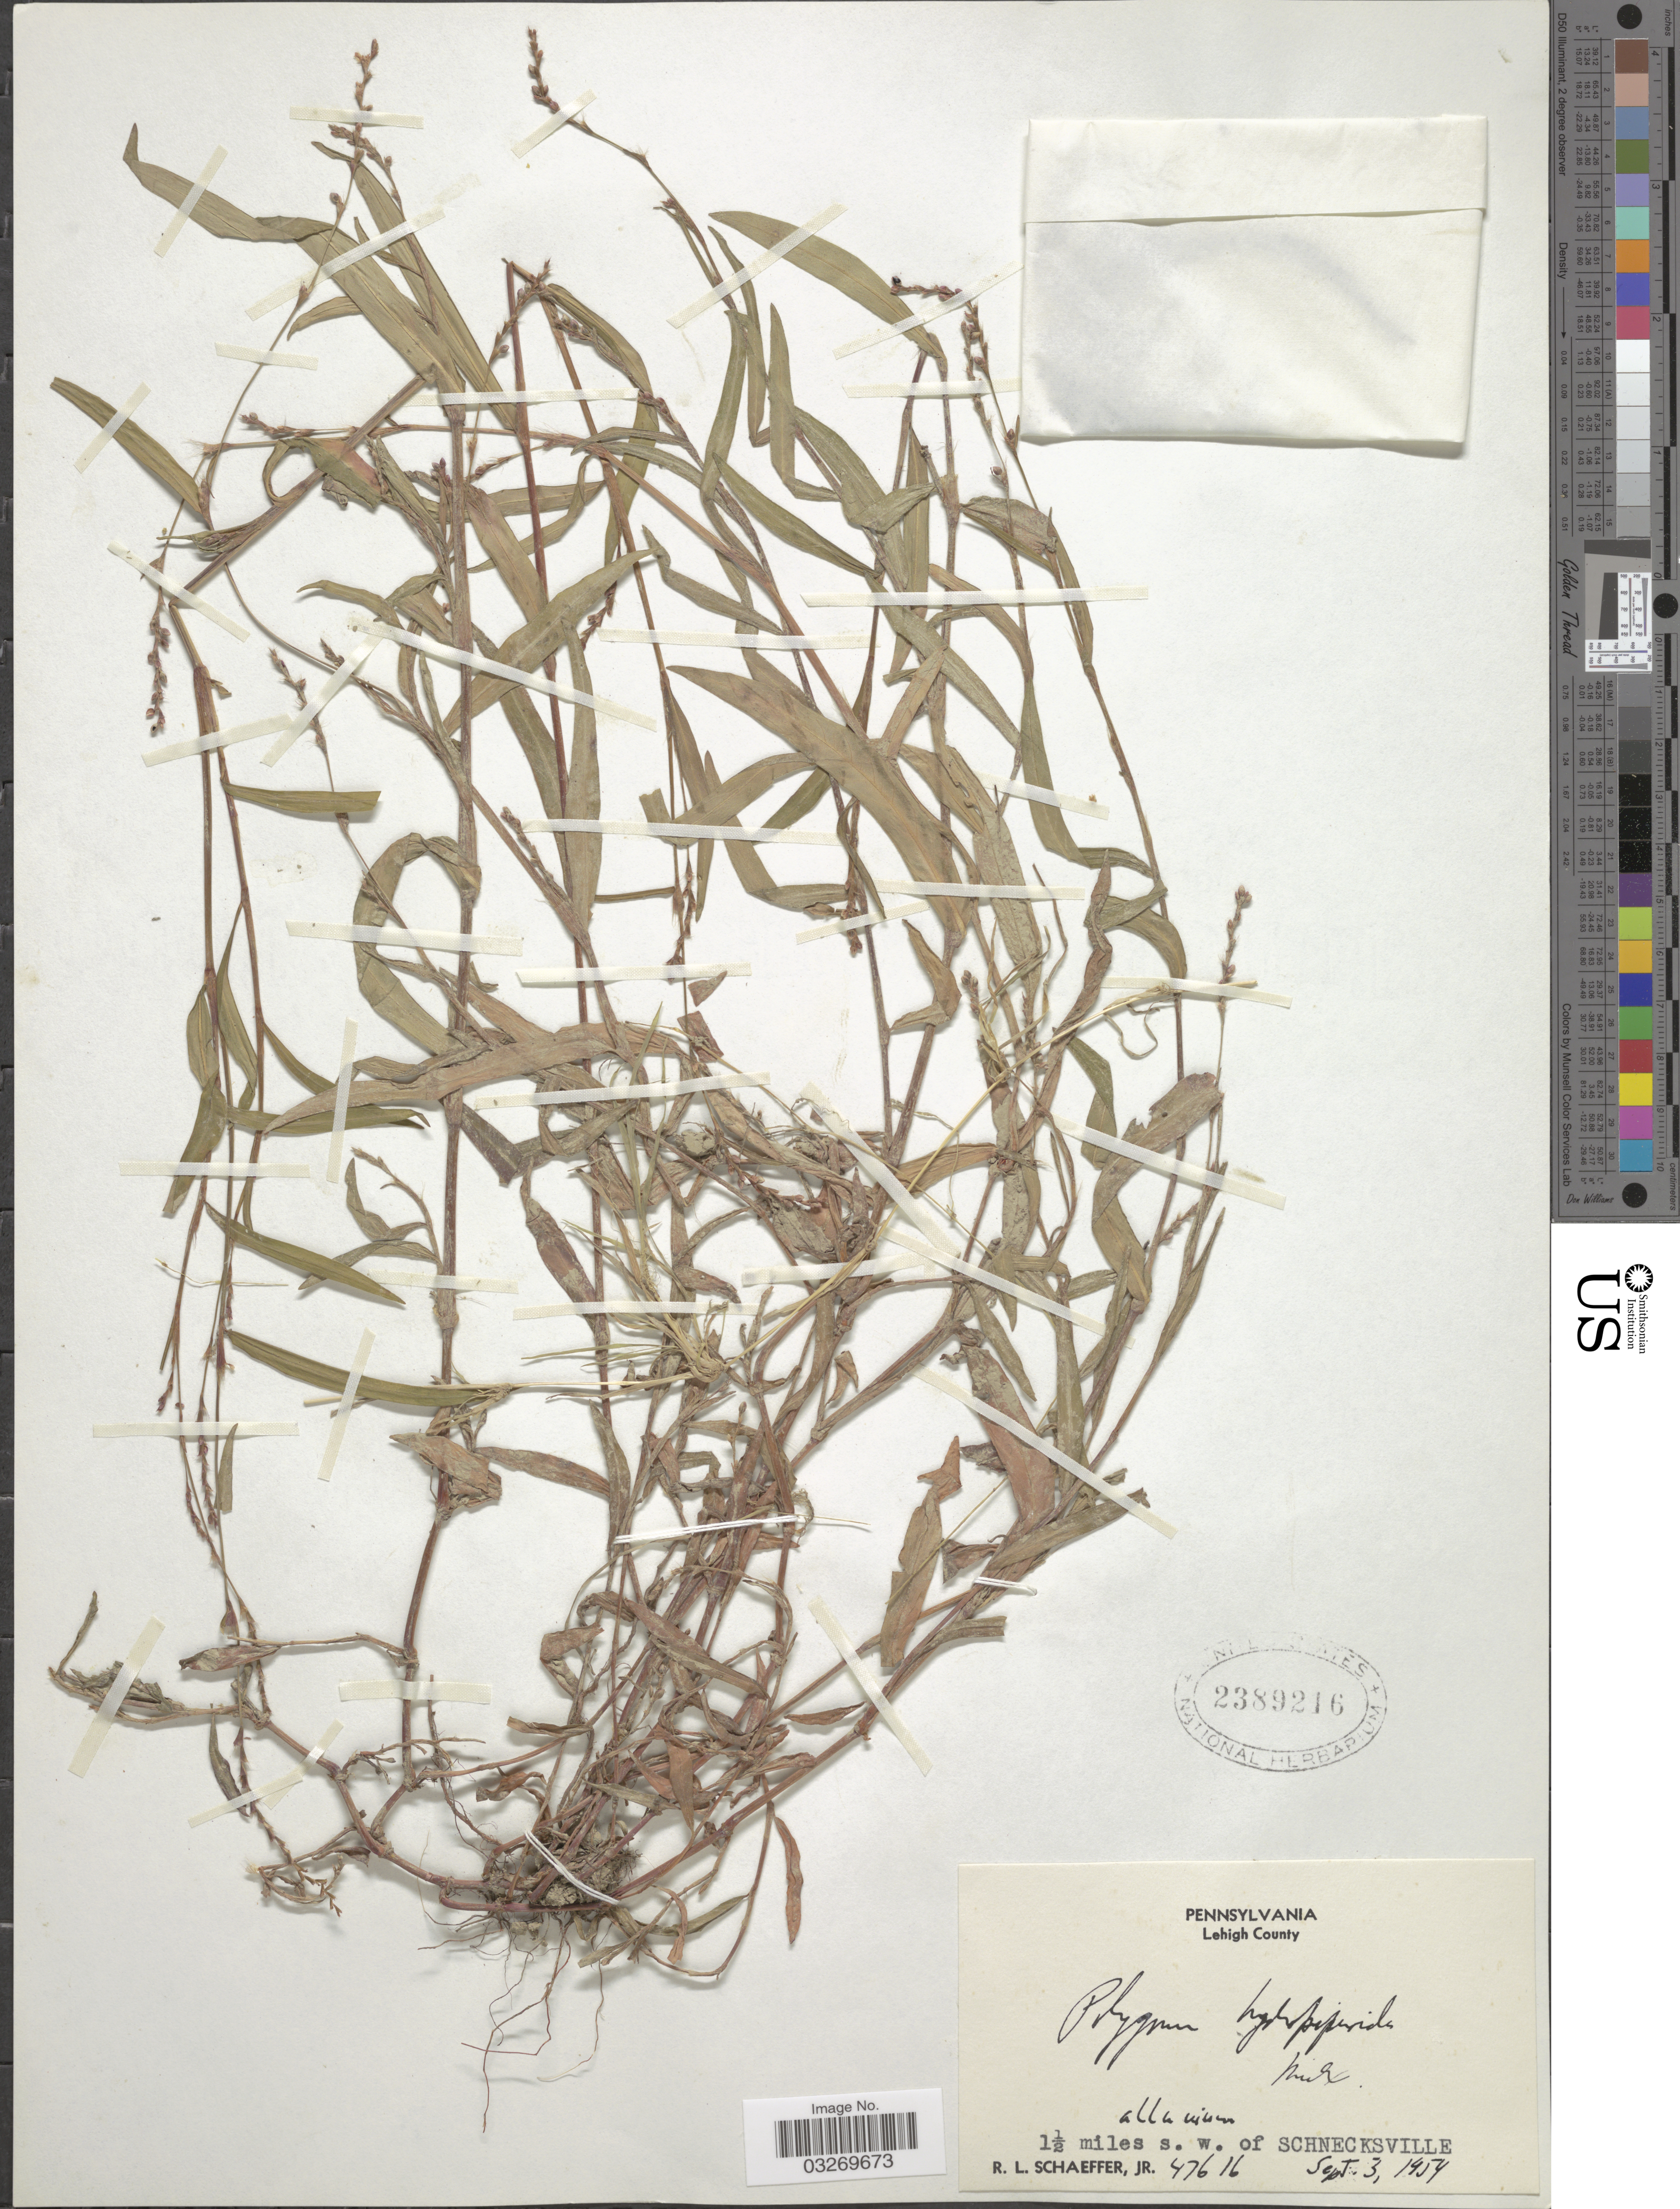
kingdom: Plantae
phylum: Tracheophyta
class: Magnoliopsida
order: Caryophyllales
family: Polygonaceae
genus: Persicaria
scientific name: Persicaria minor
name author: (Huds.) Opiz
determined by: Atha, D. E.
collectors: R. L. Schaeffer Jr.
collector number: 47616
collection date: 1954-09-03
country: United States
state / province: Pennsylvania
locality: Lehigh County, 1½ miles s.w. of Schnecksville.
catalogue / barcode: US 2389216